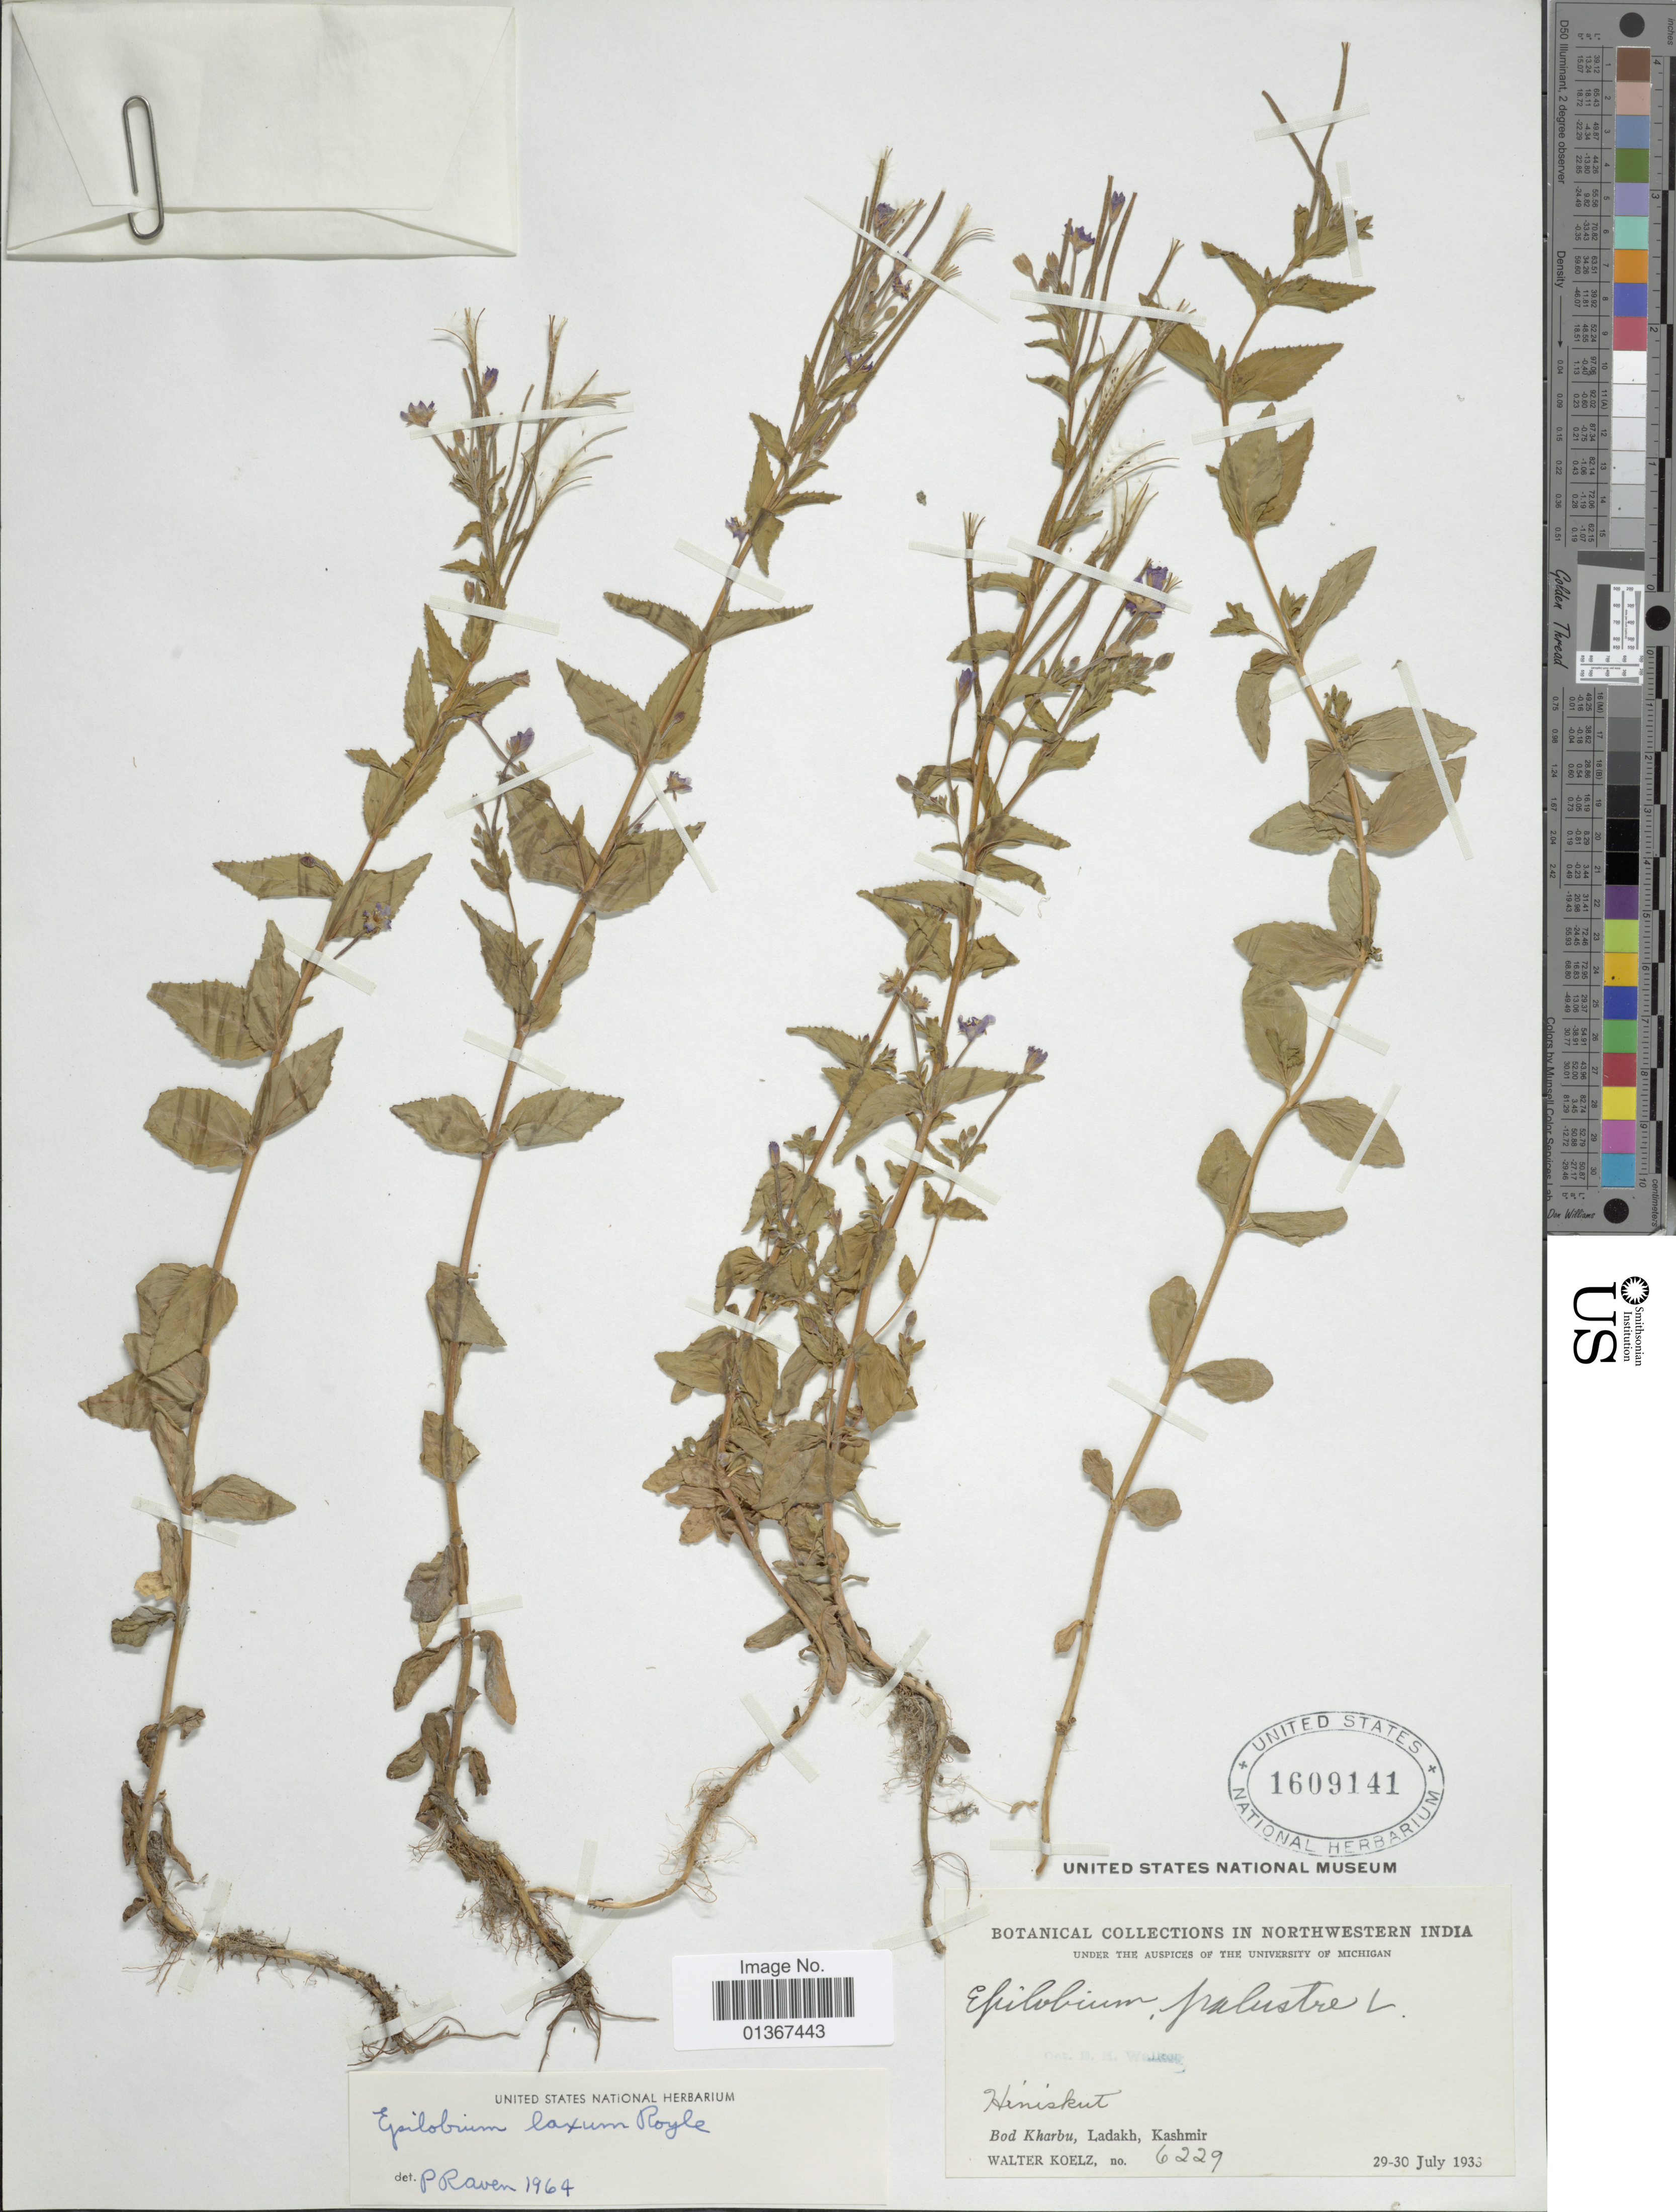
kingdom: Plantae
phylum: Tracheophyta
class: Magnoliopsida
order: Myrtales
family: Onagraceae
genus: Epilobium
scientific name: Epilobium laxum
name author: Royle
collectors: W. N. Koelz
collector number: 6229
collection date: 1933-07-29/1933-07-30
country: India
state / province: Jammu and Kashmir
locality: Hiniskut. Bod Kharbu, Ladakh, Kashmir.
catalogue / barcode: US 1609141